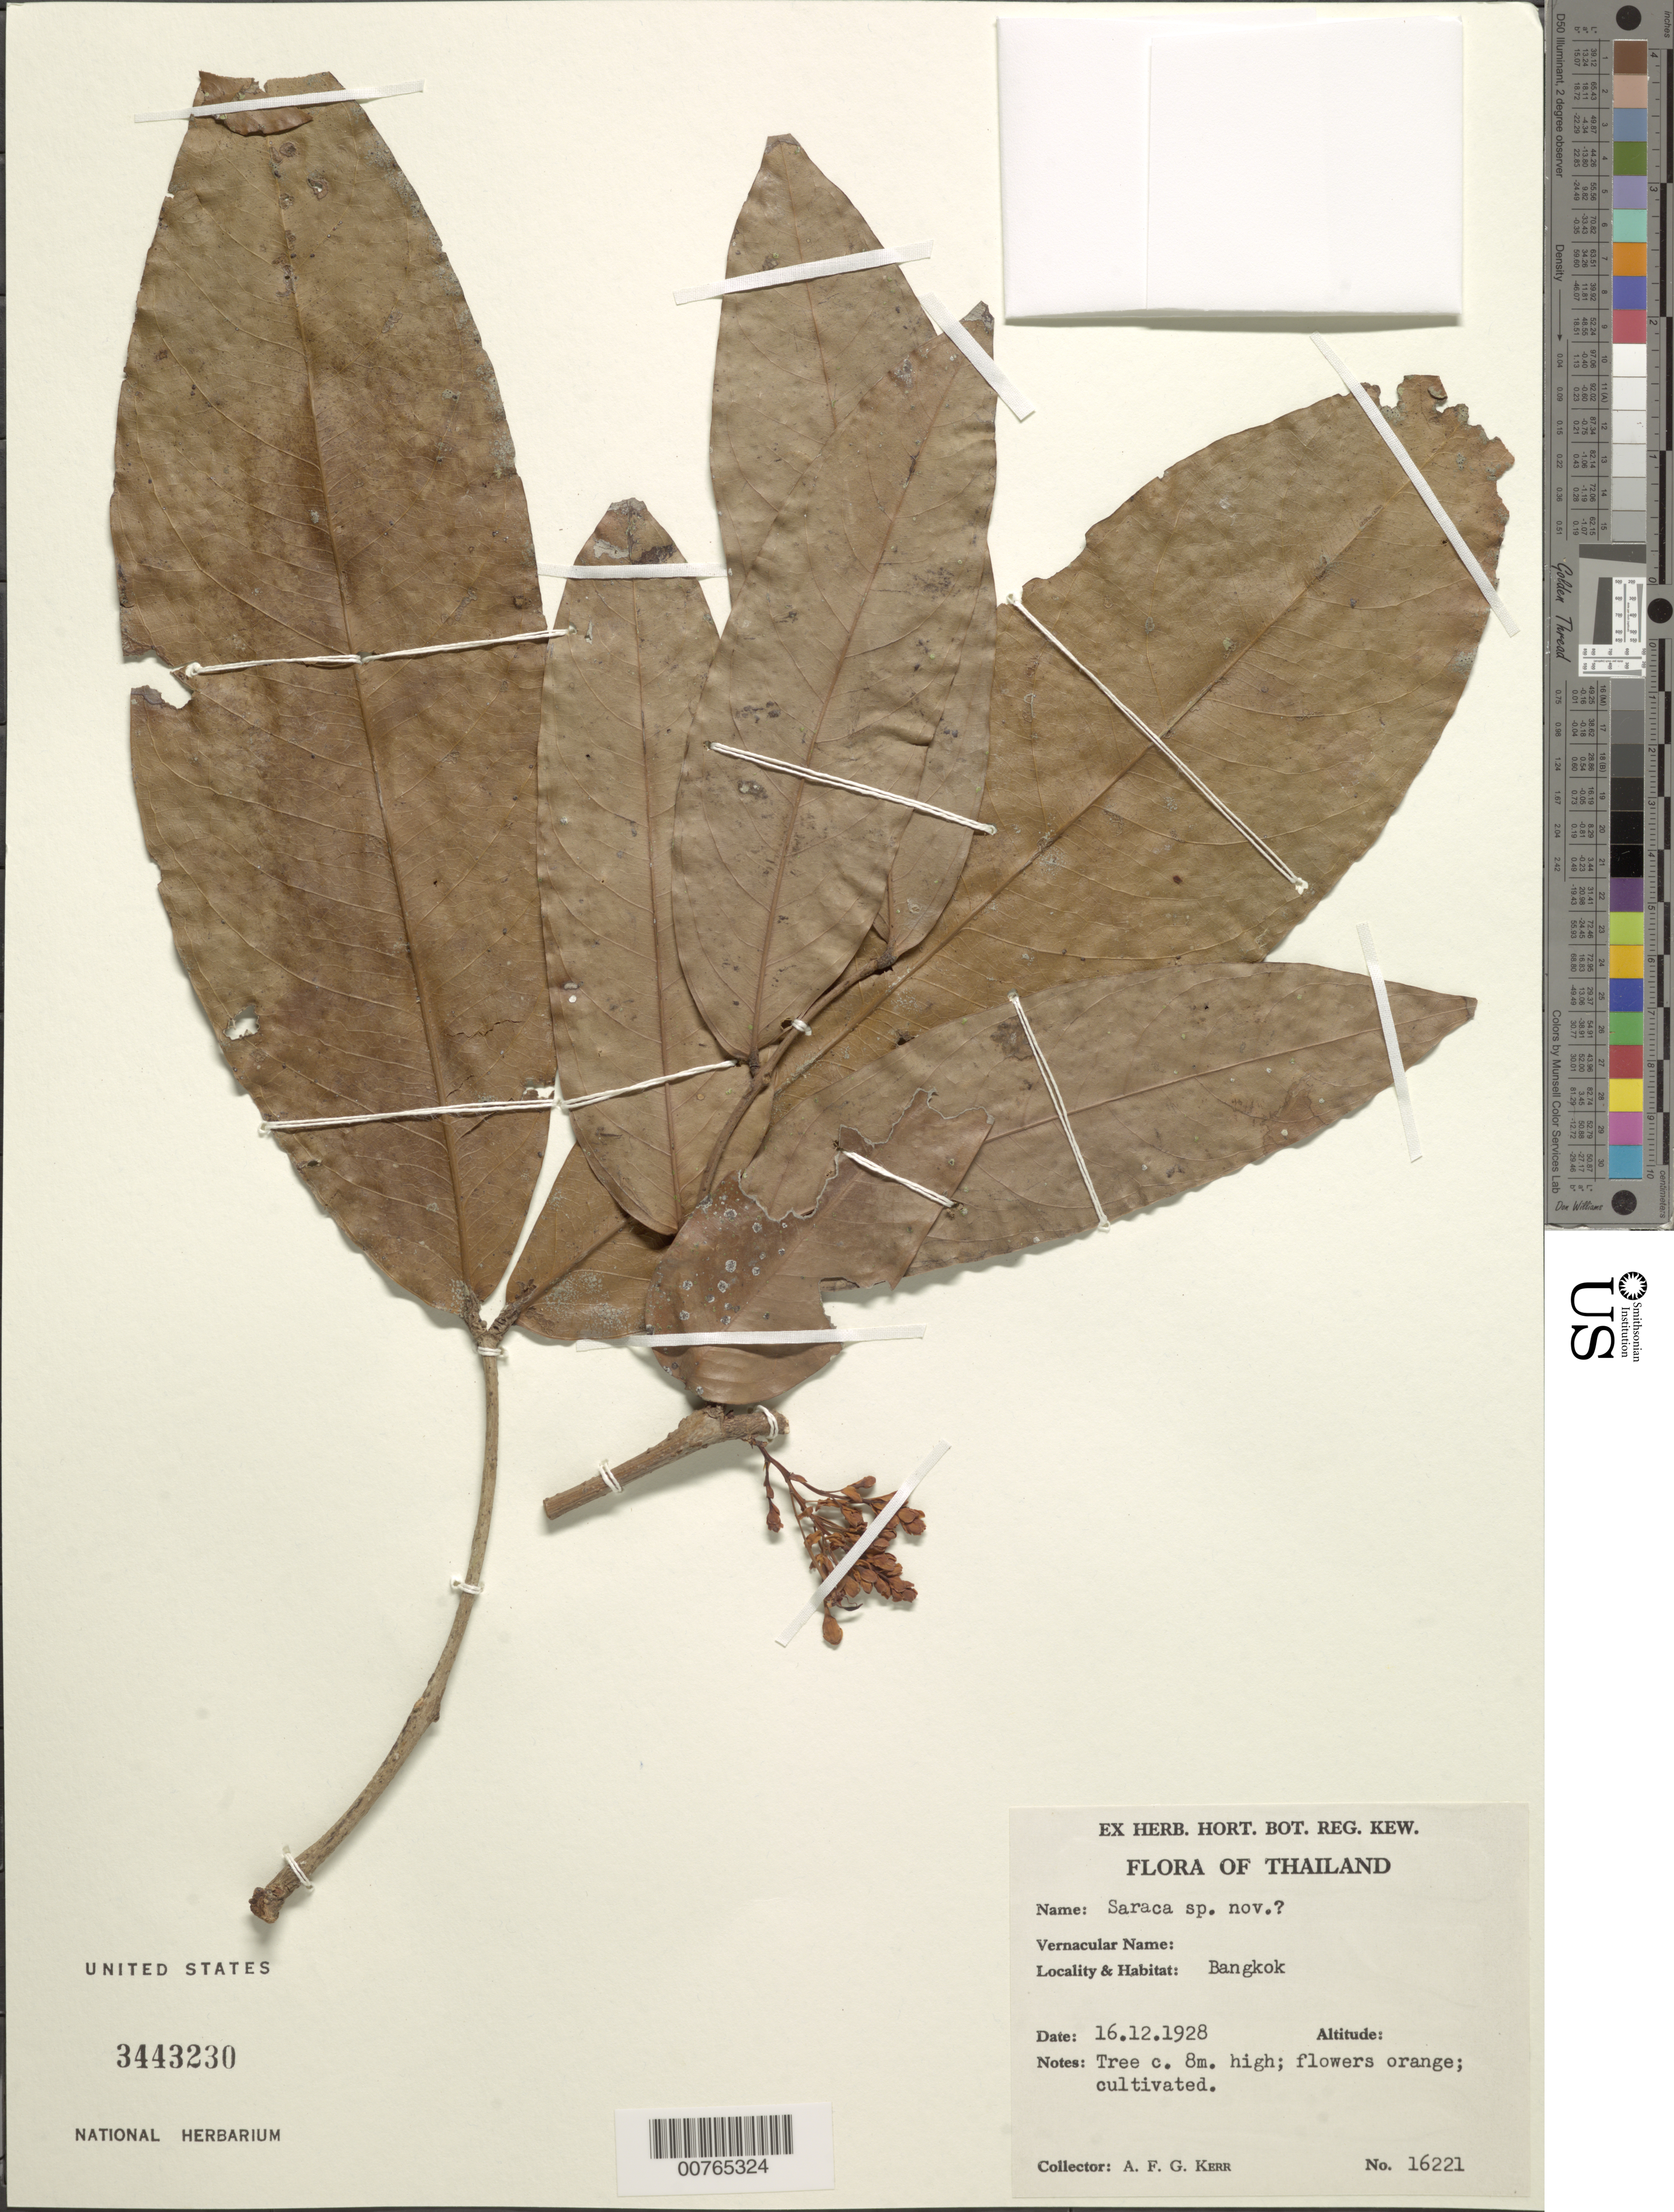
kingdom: Plantae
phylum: Tracheophyta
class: Magnoliopsida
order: Fabales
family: Fabaceae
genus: Saraca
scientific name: Saraca sp.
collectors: A. F. G. Kerr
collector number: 16221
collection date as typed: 16 Dec 1928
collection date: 1928-12-16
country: Thailand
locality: Bangkok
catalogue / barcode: US 3443230